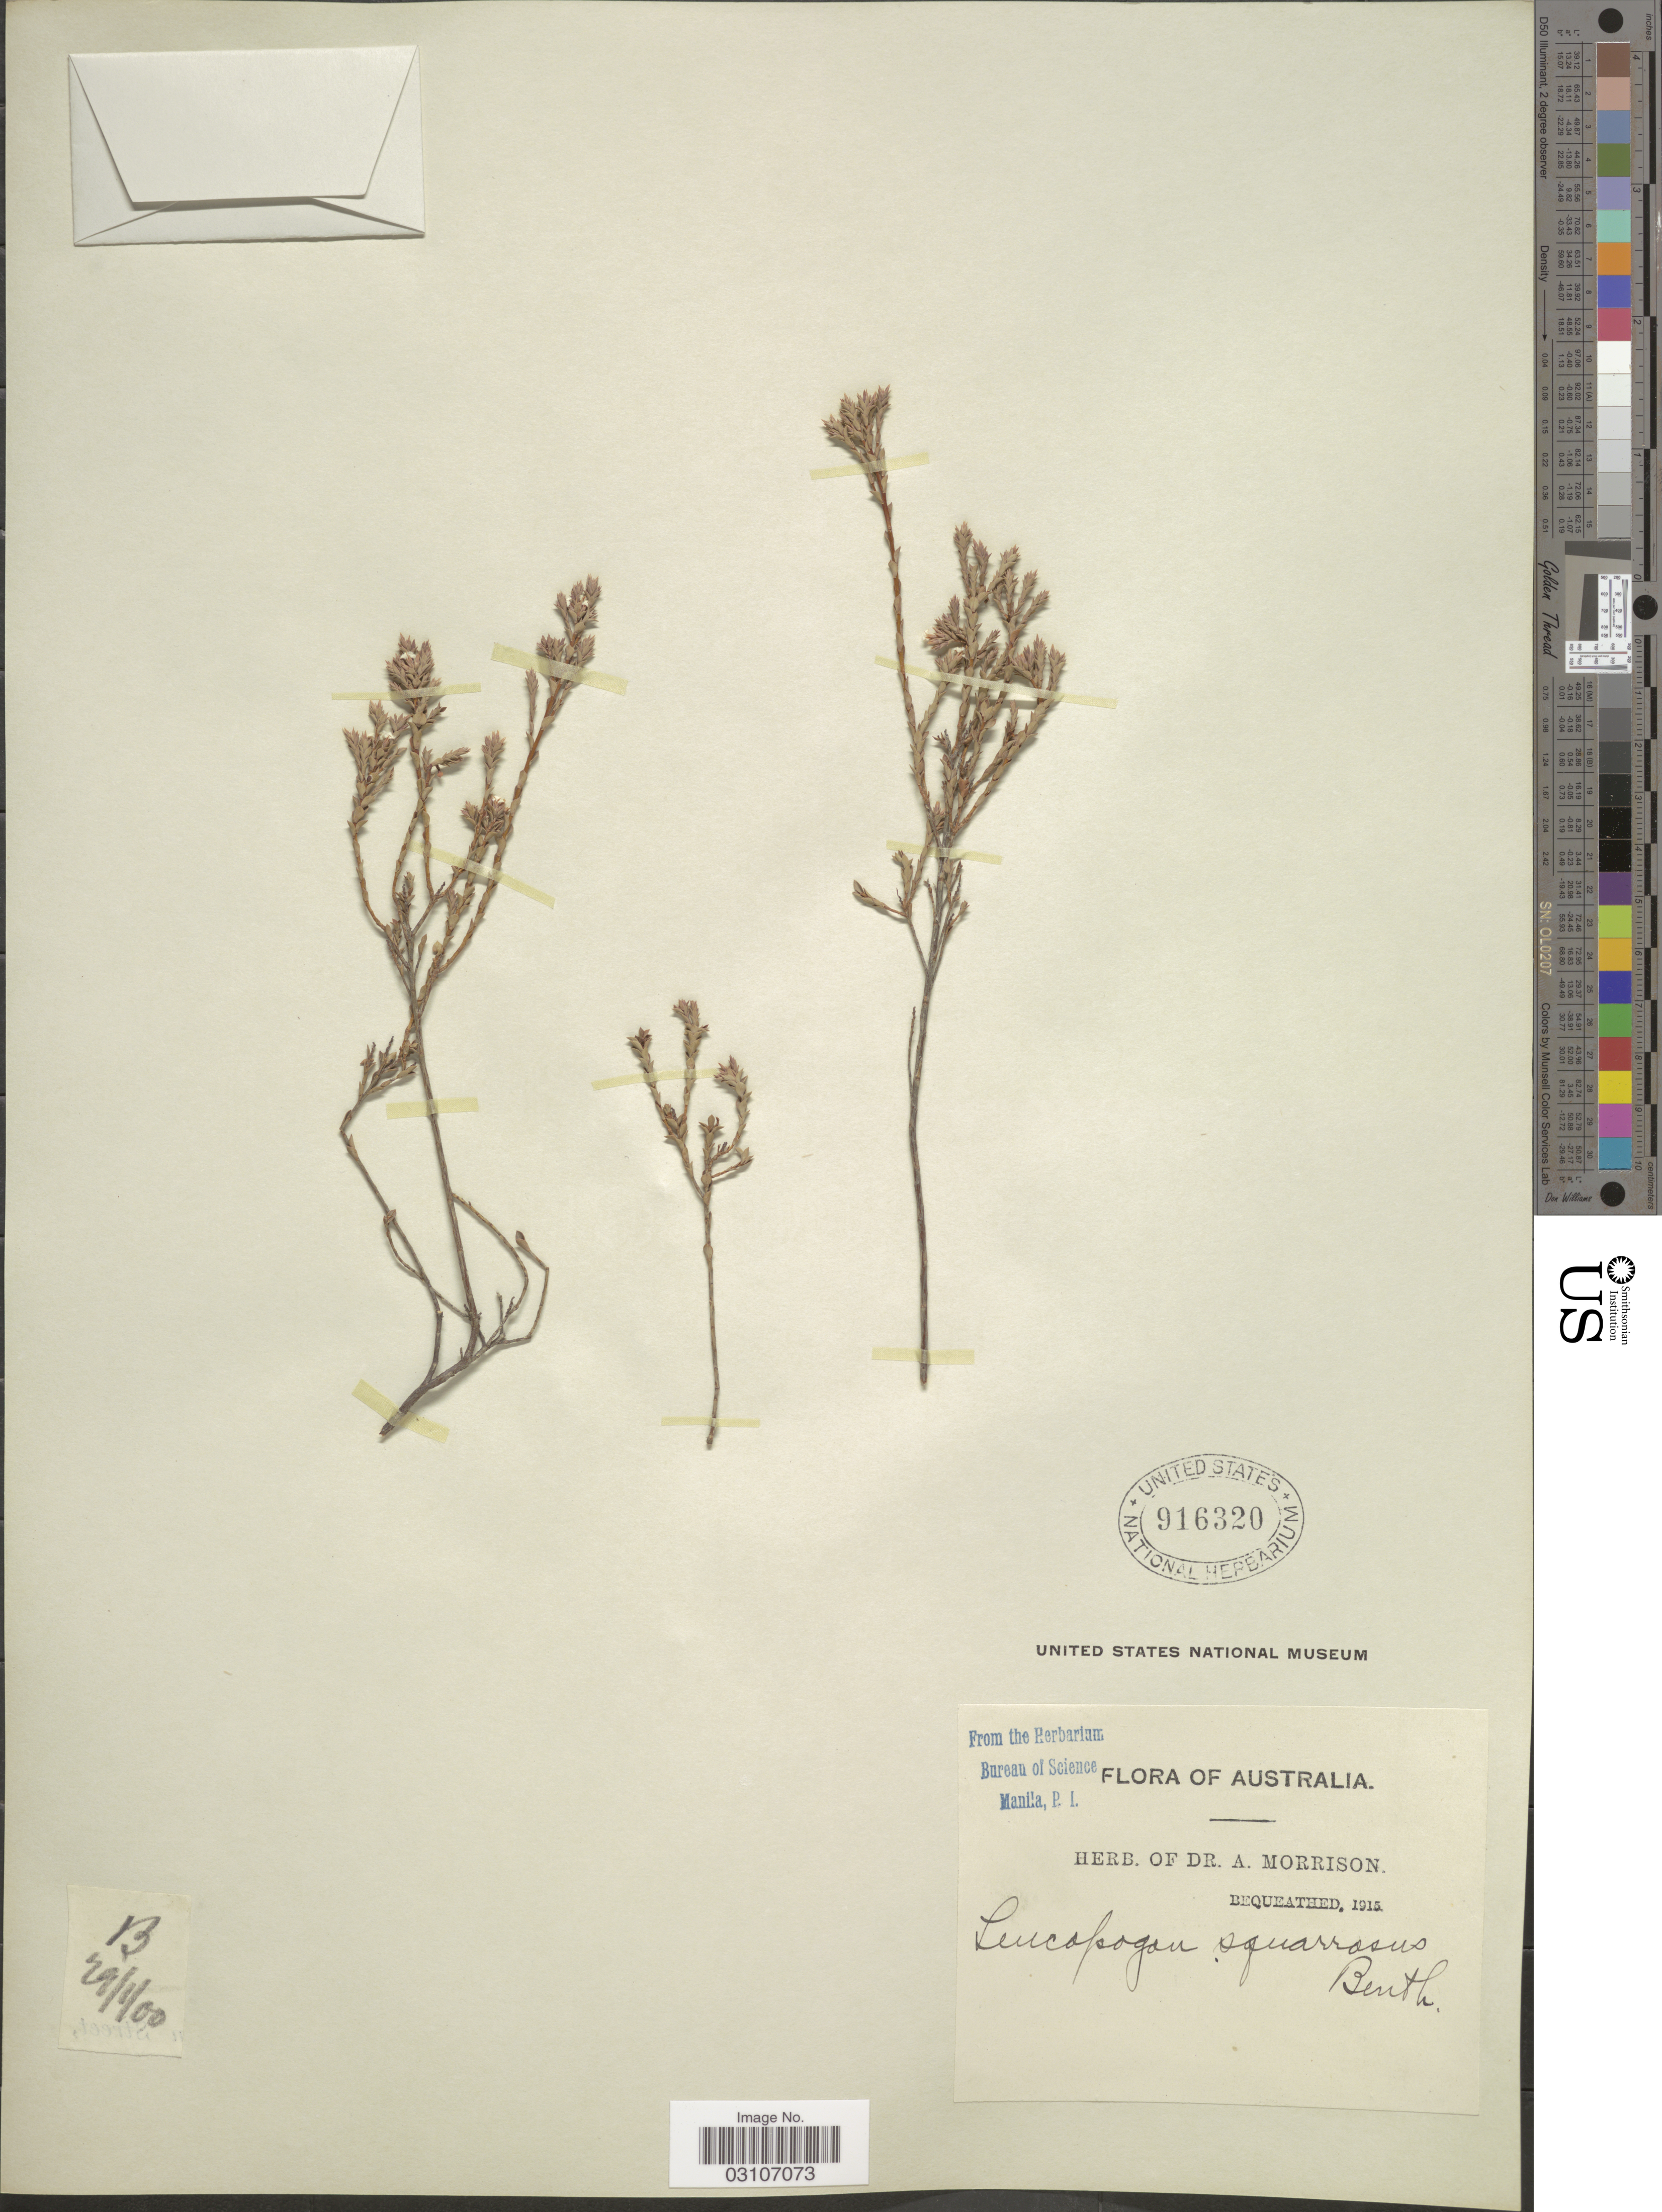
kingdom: Plantae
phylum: Tracheophyta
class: Magnoliopsida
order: Ericales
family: Ericaceae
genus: Leucopogon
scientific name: Leucopogon squarrosus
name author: Benth.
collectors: ex herb. Dr. A. Morrison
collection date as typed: Transcribed d/m/y: 29/1/0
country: Australia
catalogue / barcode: US 916320